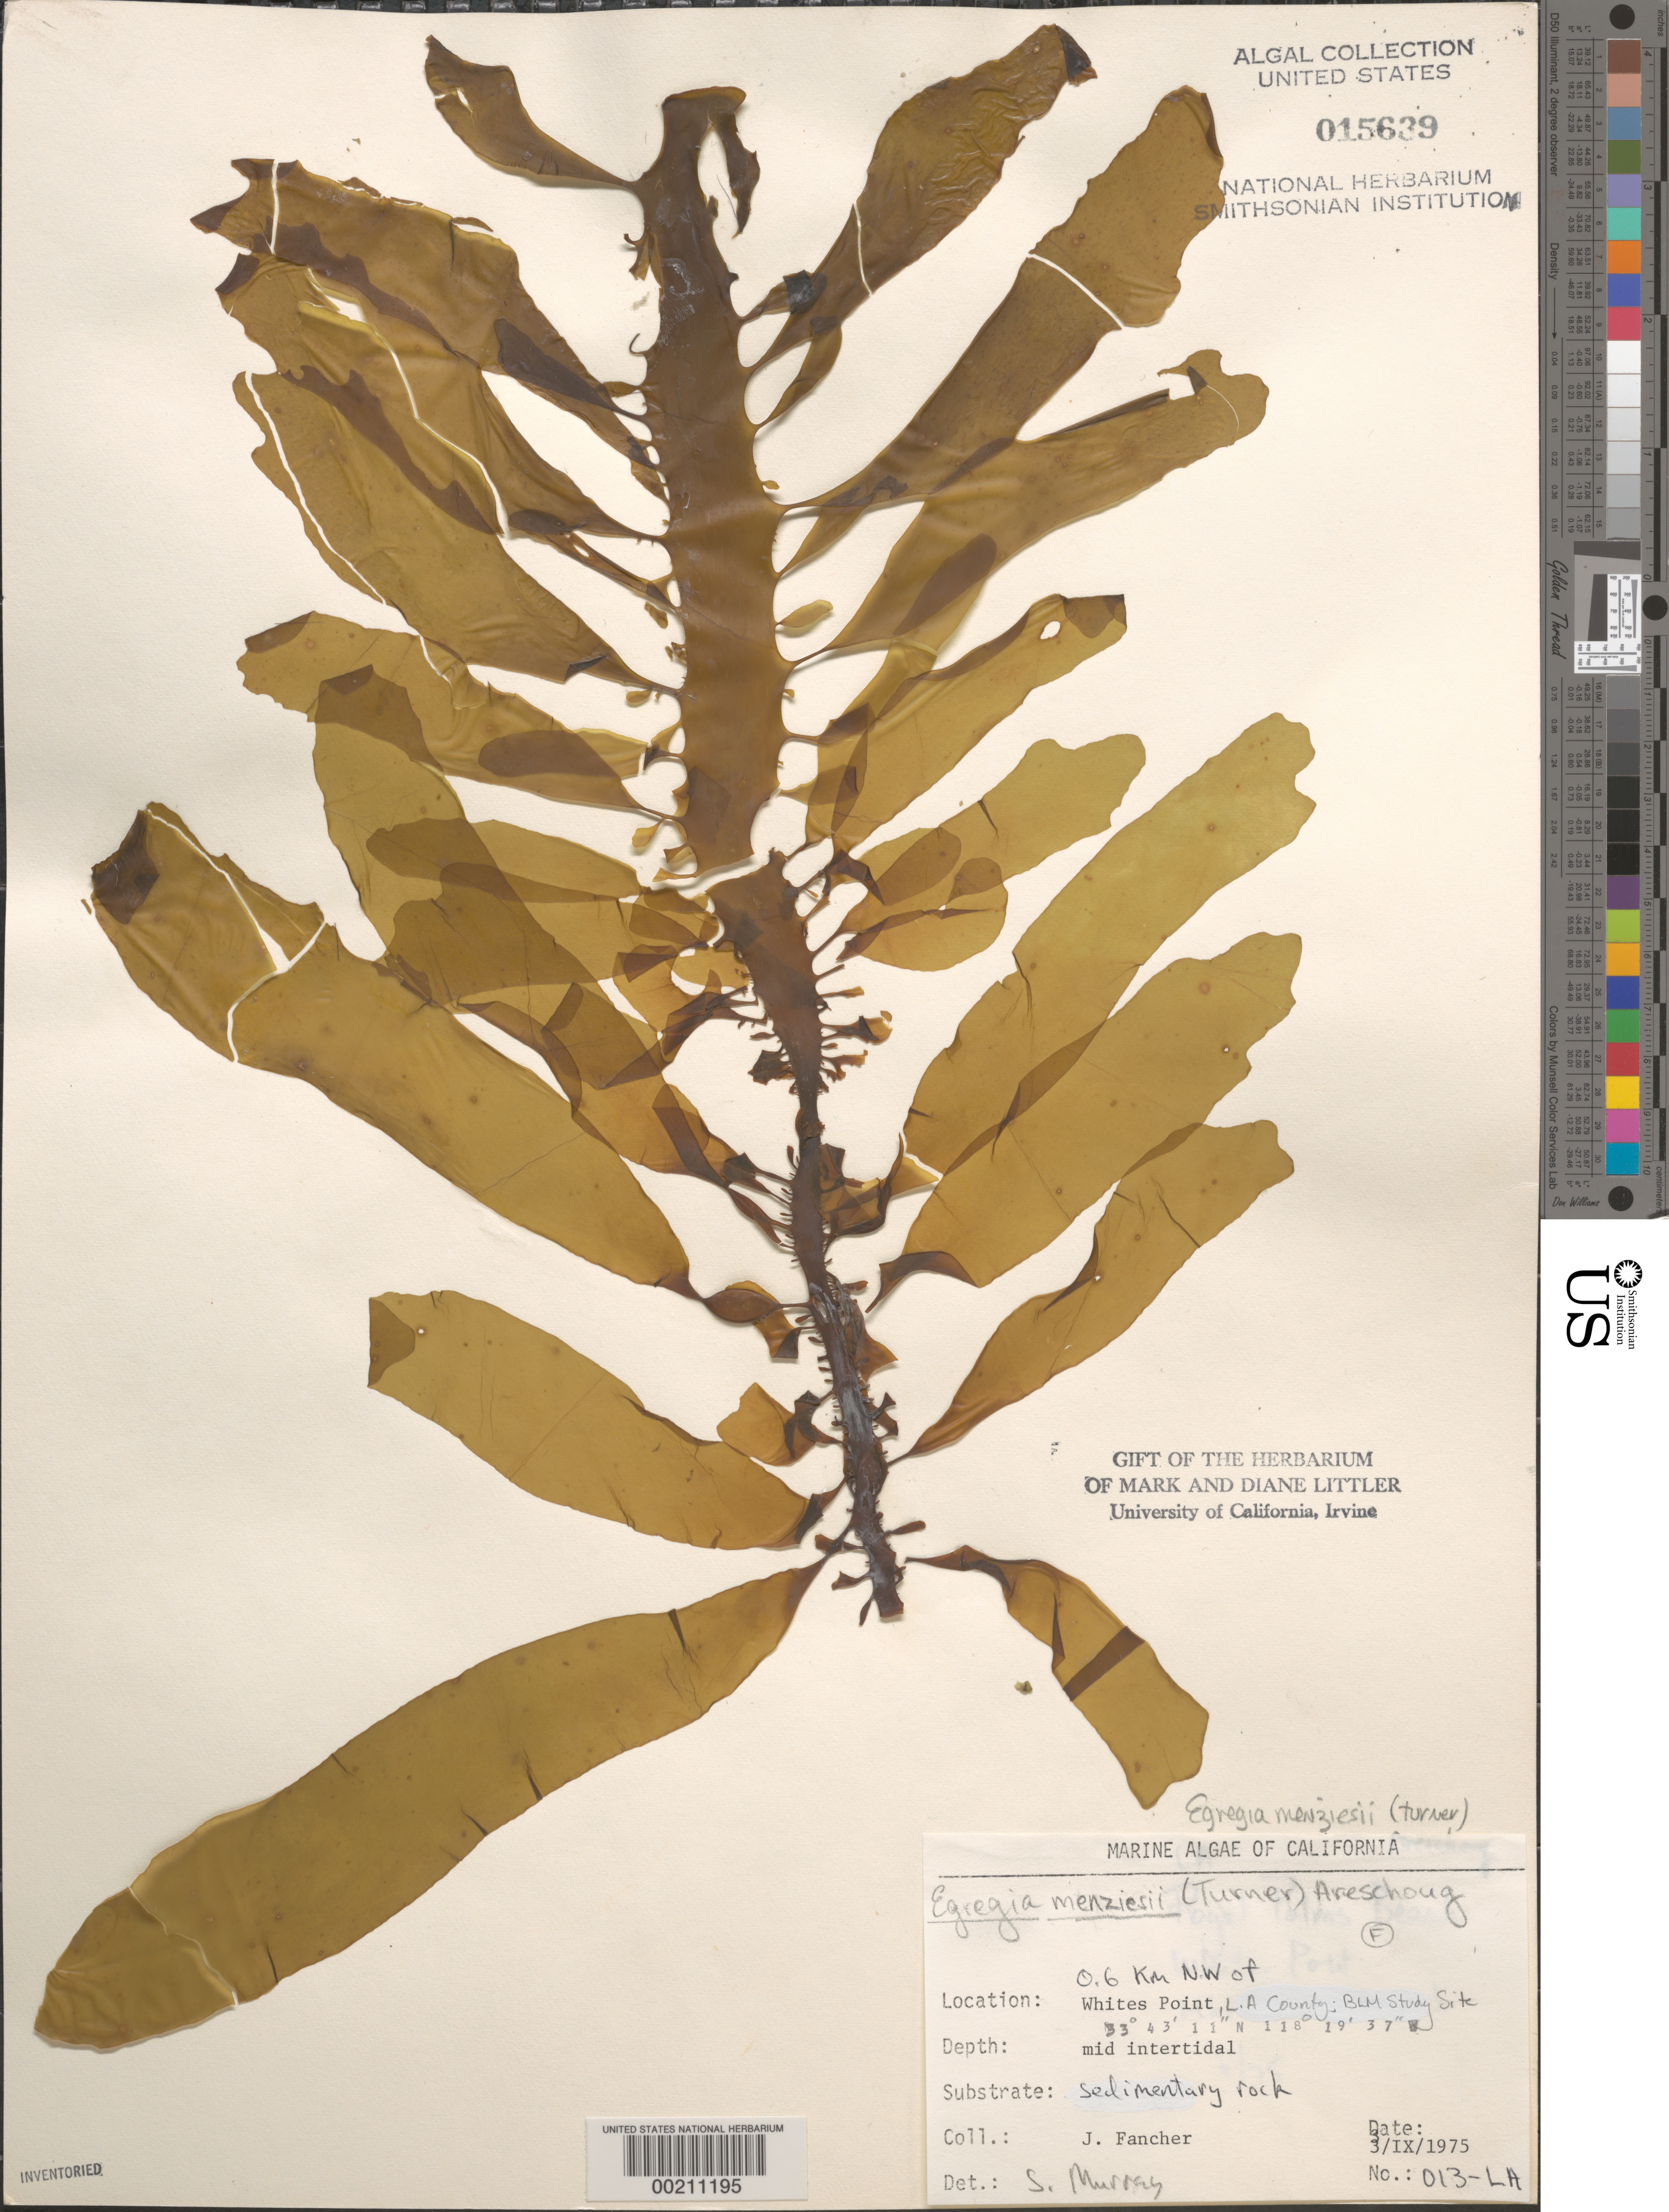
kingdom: Chromista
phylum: Ochrophyta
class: Phaeophyceae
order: Laminariales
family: Lessoniaceae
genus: Egregia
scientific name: Egregia menziesii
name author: (Turner) Aresch.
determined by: Murray, S. N.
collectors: J. Fancher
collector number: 013-la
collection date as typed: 03 Sep 1975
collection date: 1975-09-03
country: United States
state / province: California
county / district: Los Angeles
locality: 0.6 km northwest of Whites Point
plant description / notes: BLM-SOCALBIGHT Rocky Intertidal Survey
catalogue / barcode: US 15639